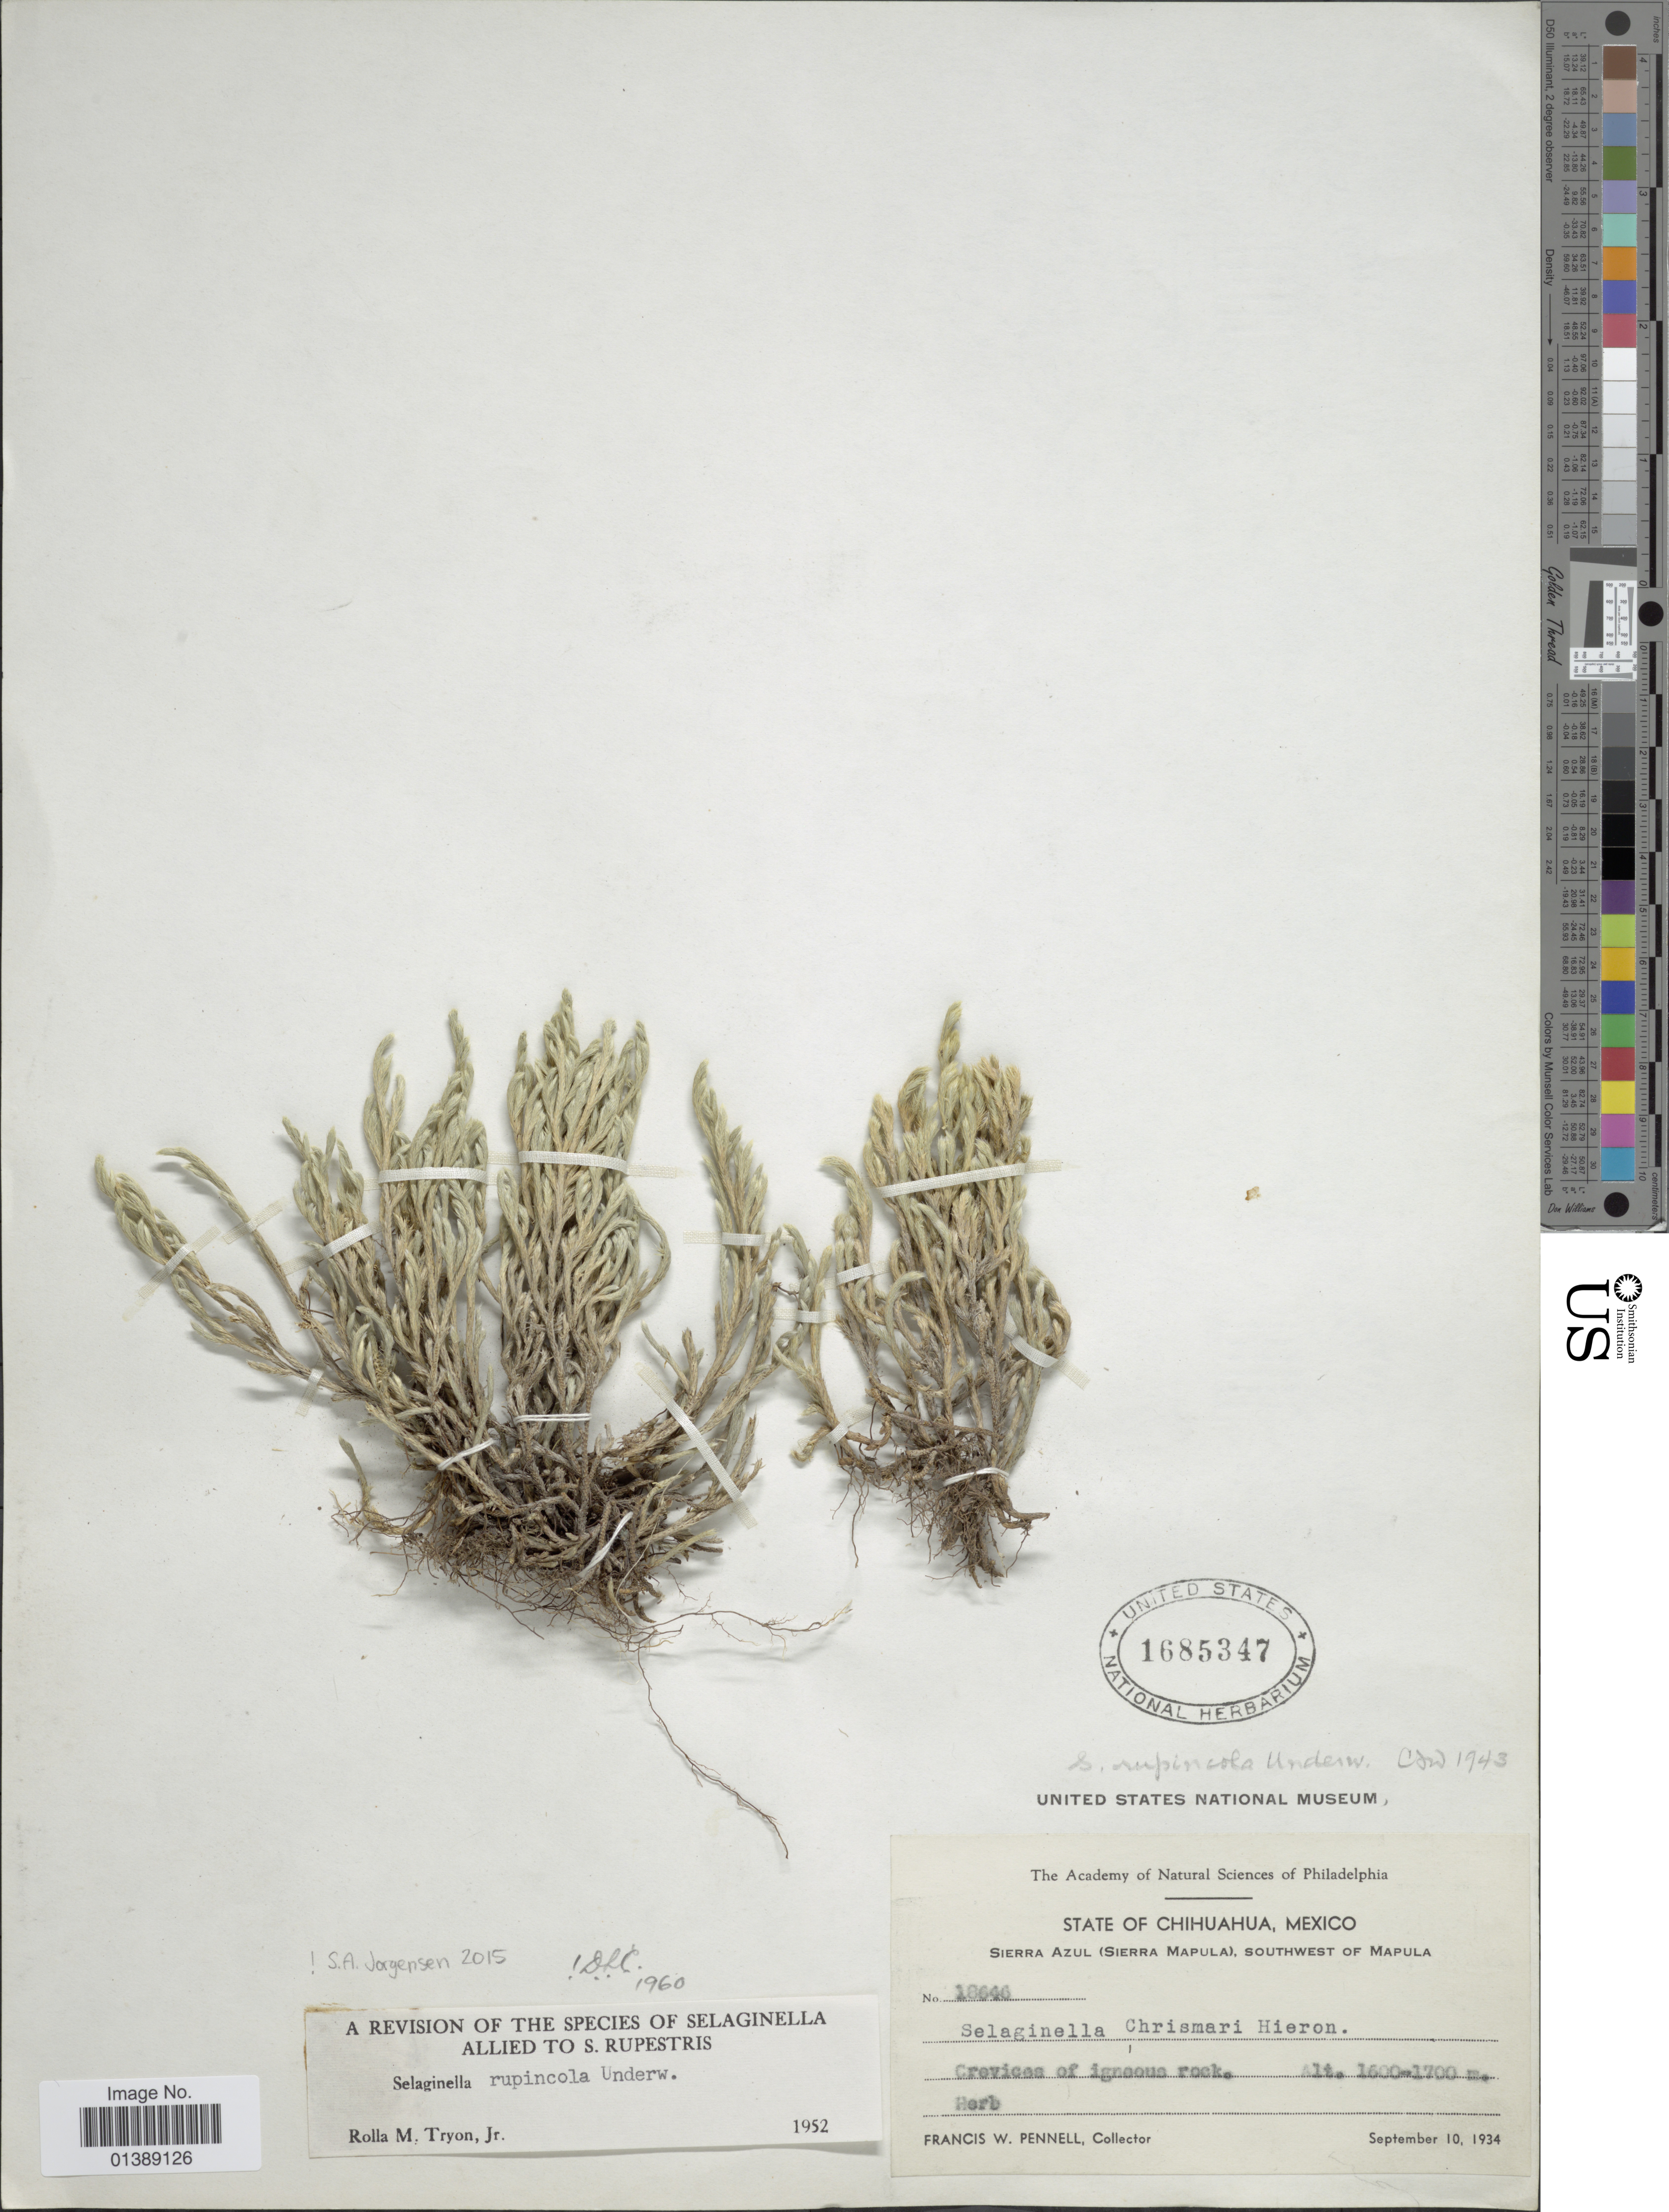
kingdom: Plantae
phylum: Tracheophyta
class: Lycopodiopsida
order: Selaginellales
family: Selaginellaceae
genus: Selaginella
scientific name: Selaginella rupincola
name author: Underw.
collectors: F. W. Pennell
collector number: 18646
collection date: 1934-09-10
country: Mexico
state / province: Chihuahua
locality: Sierra Azul (Sierra Mapula), Southwest of Mapula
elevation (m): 1600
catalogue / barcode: US 1685347